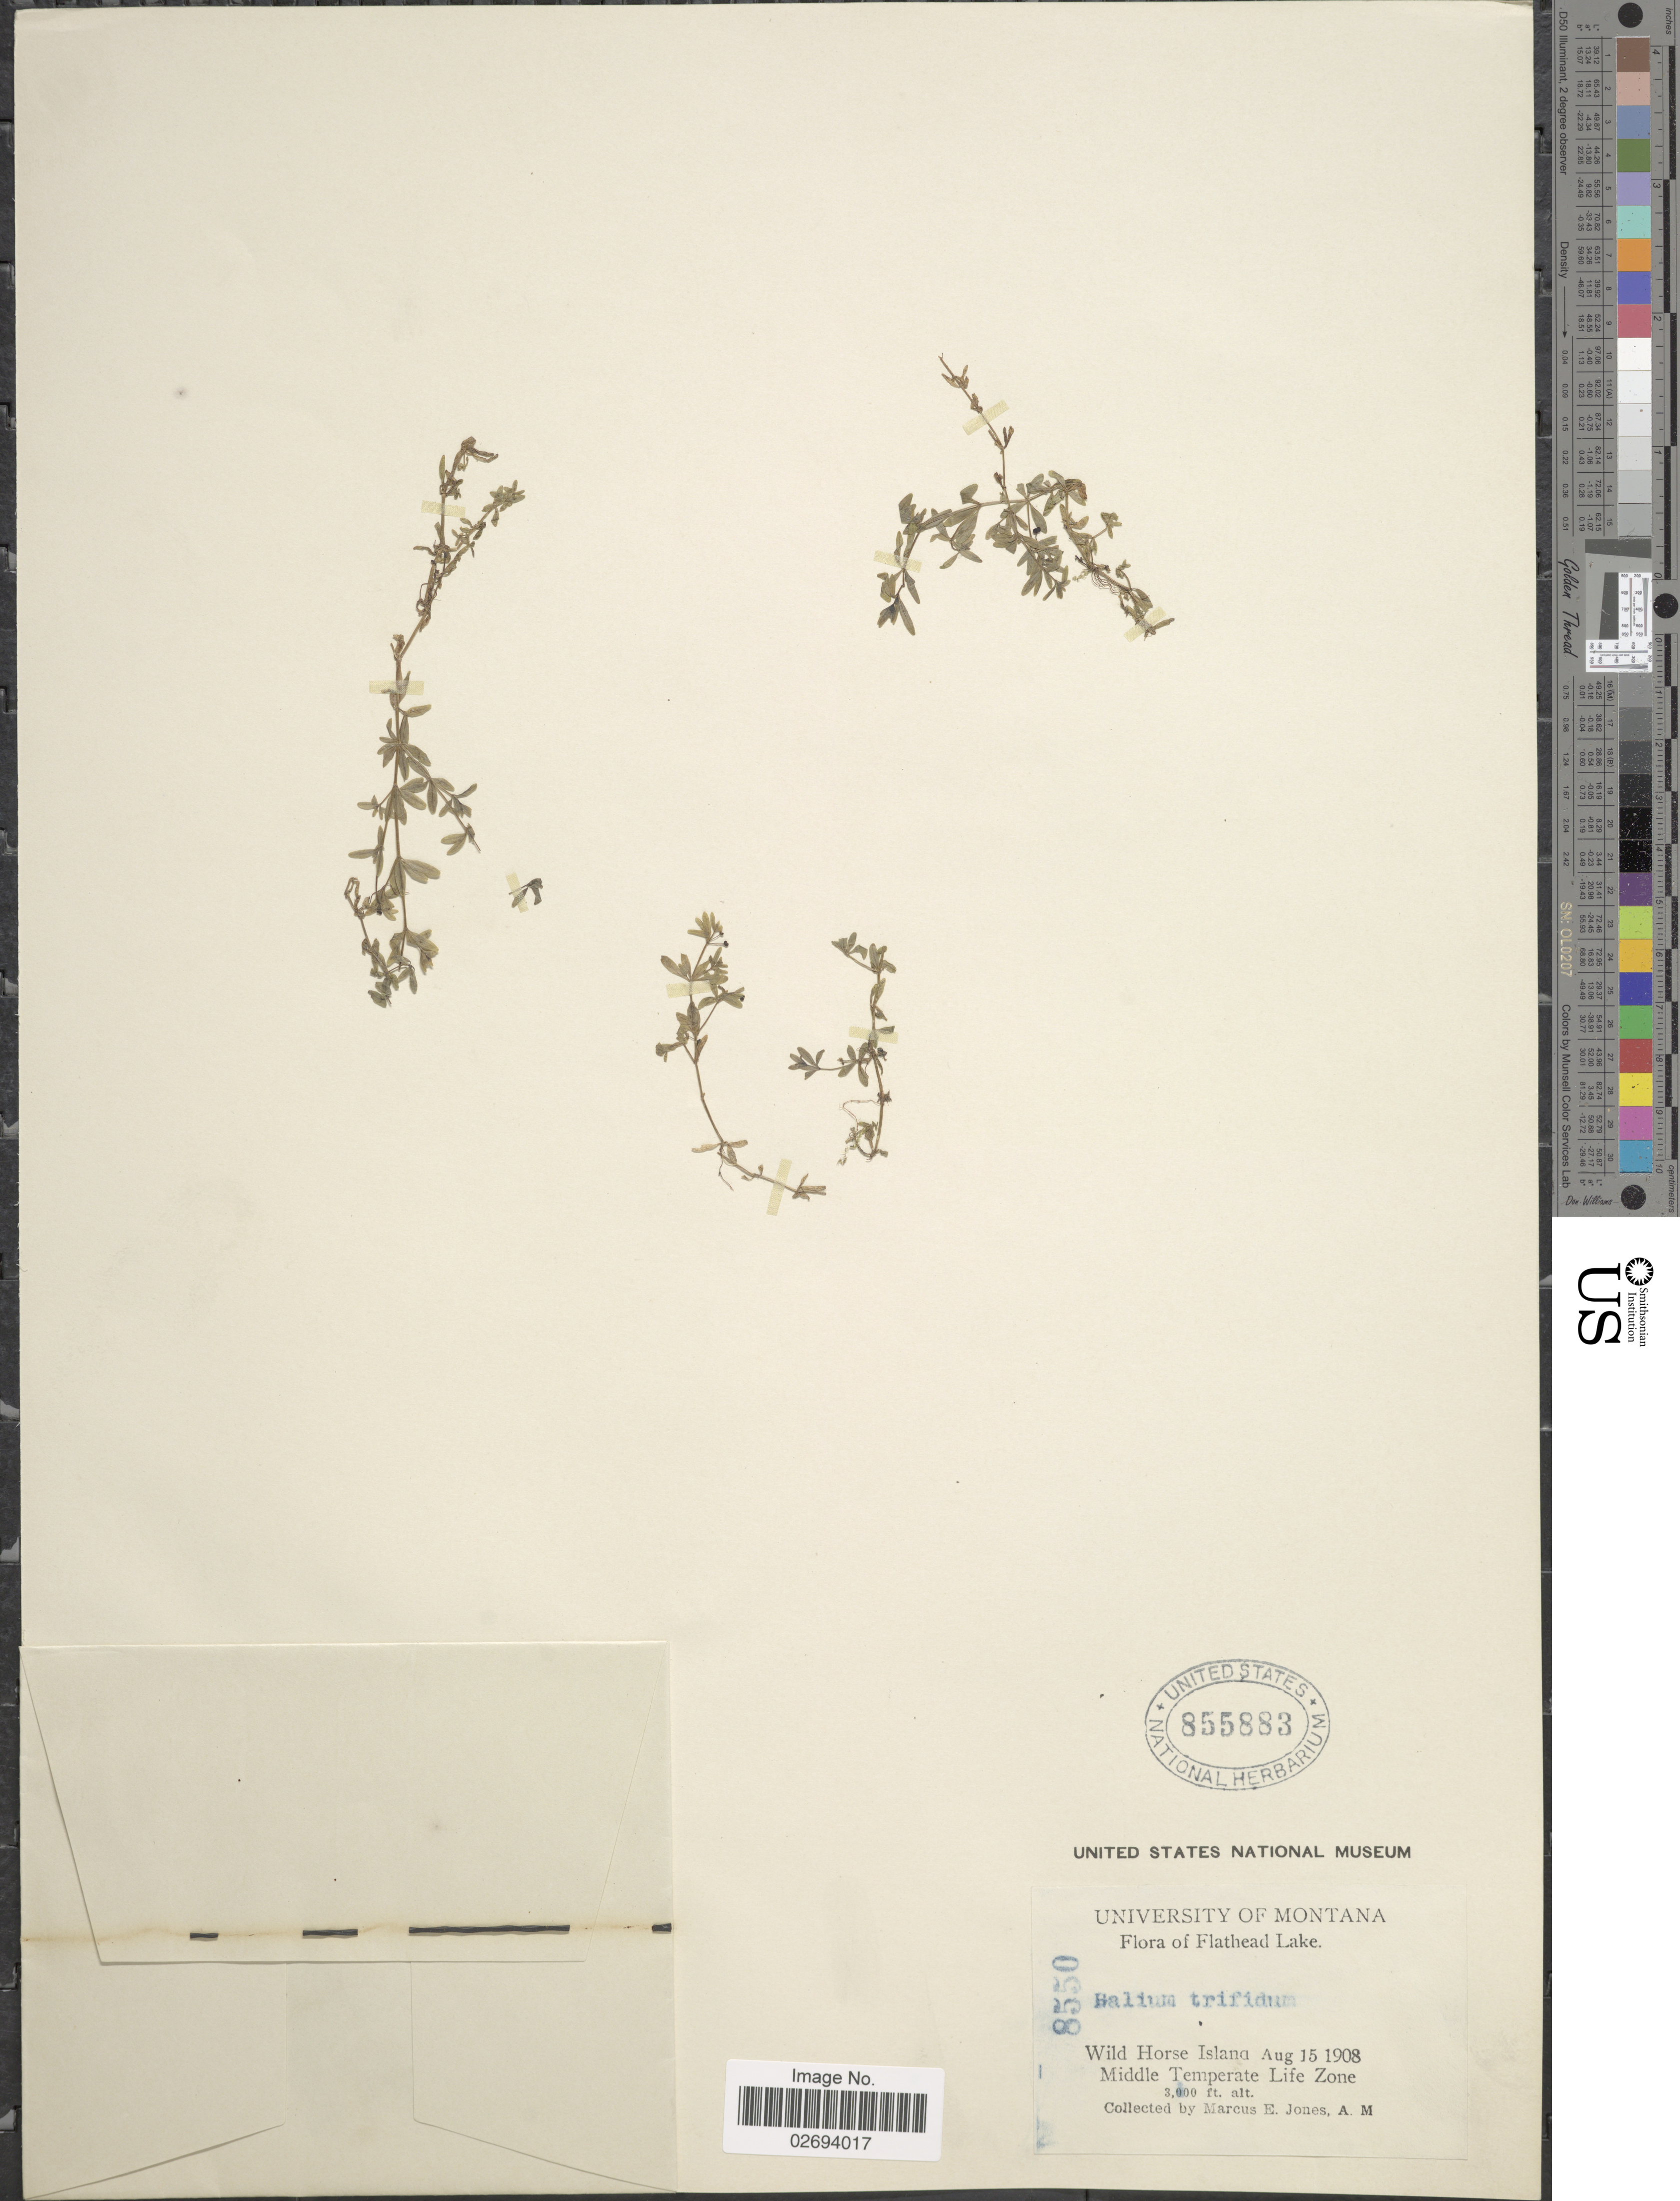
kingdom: Plantae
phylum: Tracheophyta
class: Magnoliopsida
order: Gentianales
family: Rubiaceae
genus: Galium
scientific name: Galium trifidum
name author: L.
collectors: M. E. Jones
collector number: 8550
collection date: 1908-08-15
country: United States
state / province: Montana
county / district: Lake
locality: Flathead Lake. Wild Horse Island. Middle Temperate Life Zone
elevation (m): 914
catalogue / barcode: US 855883